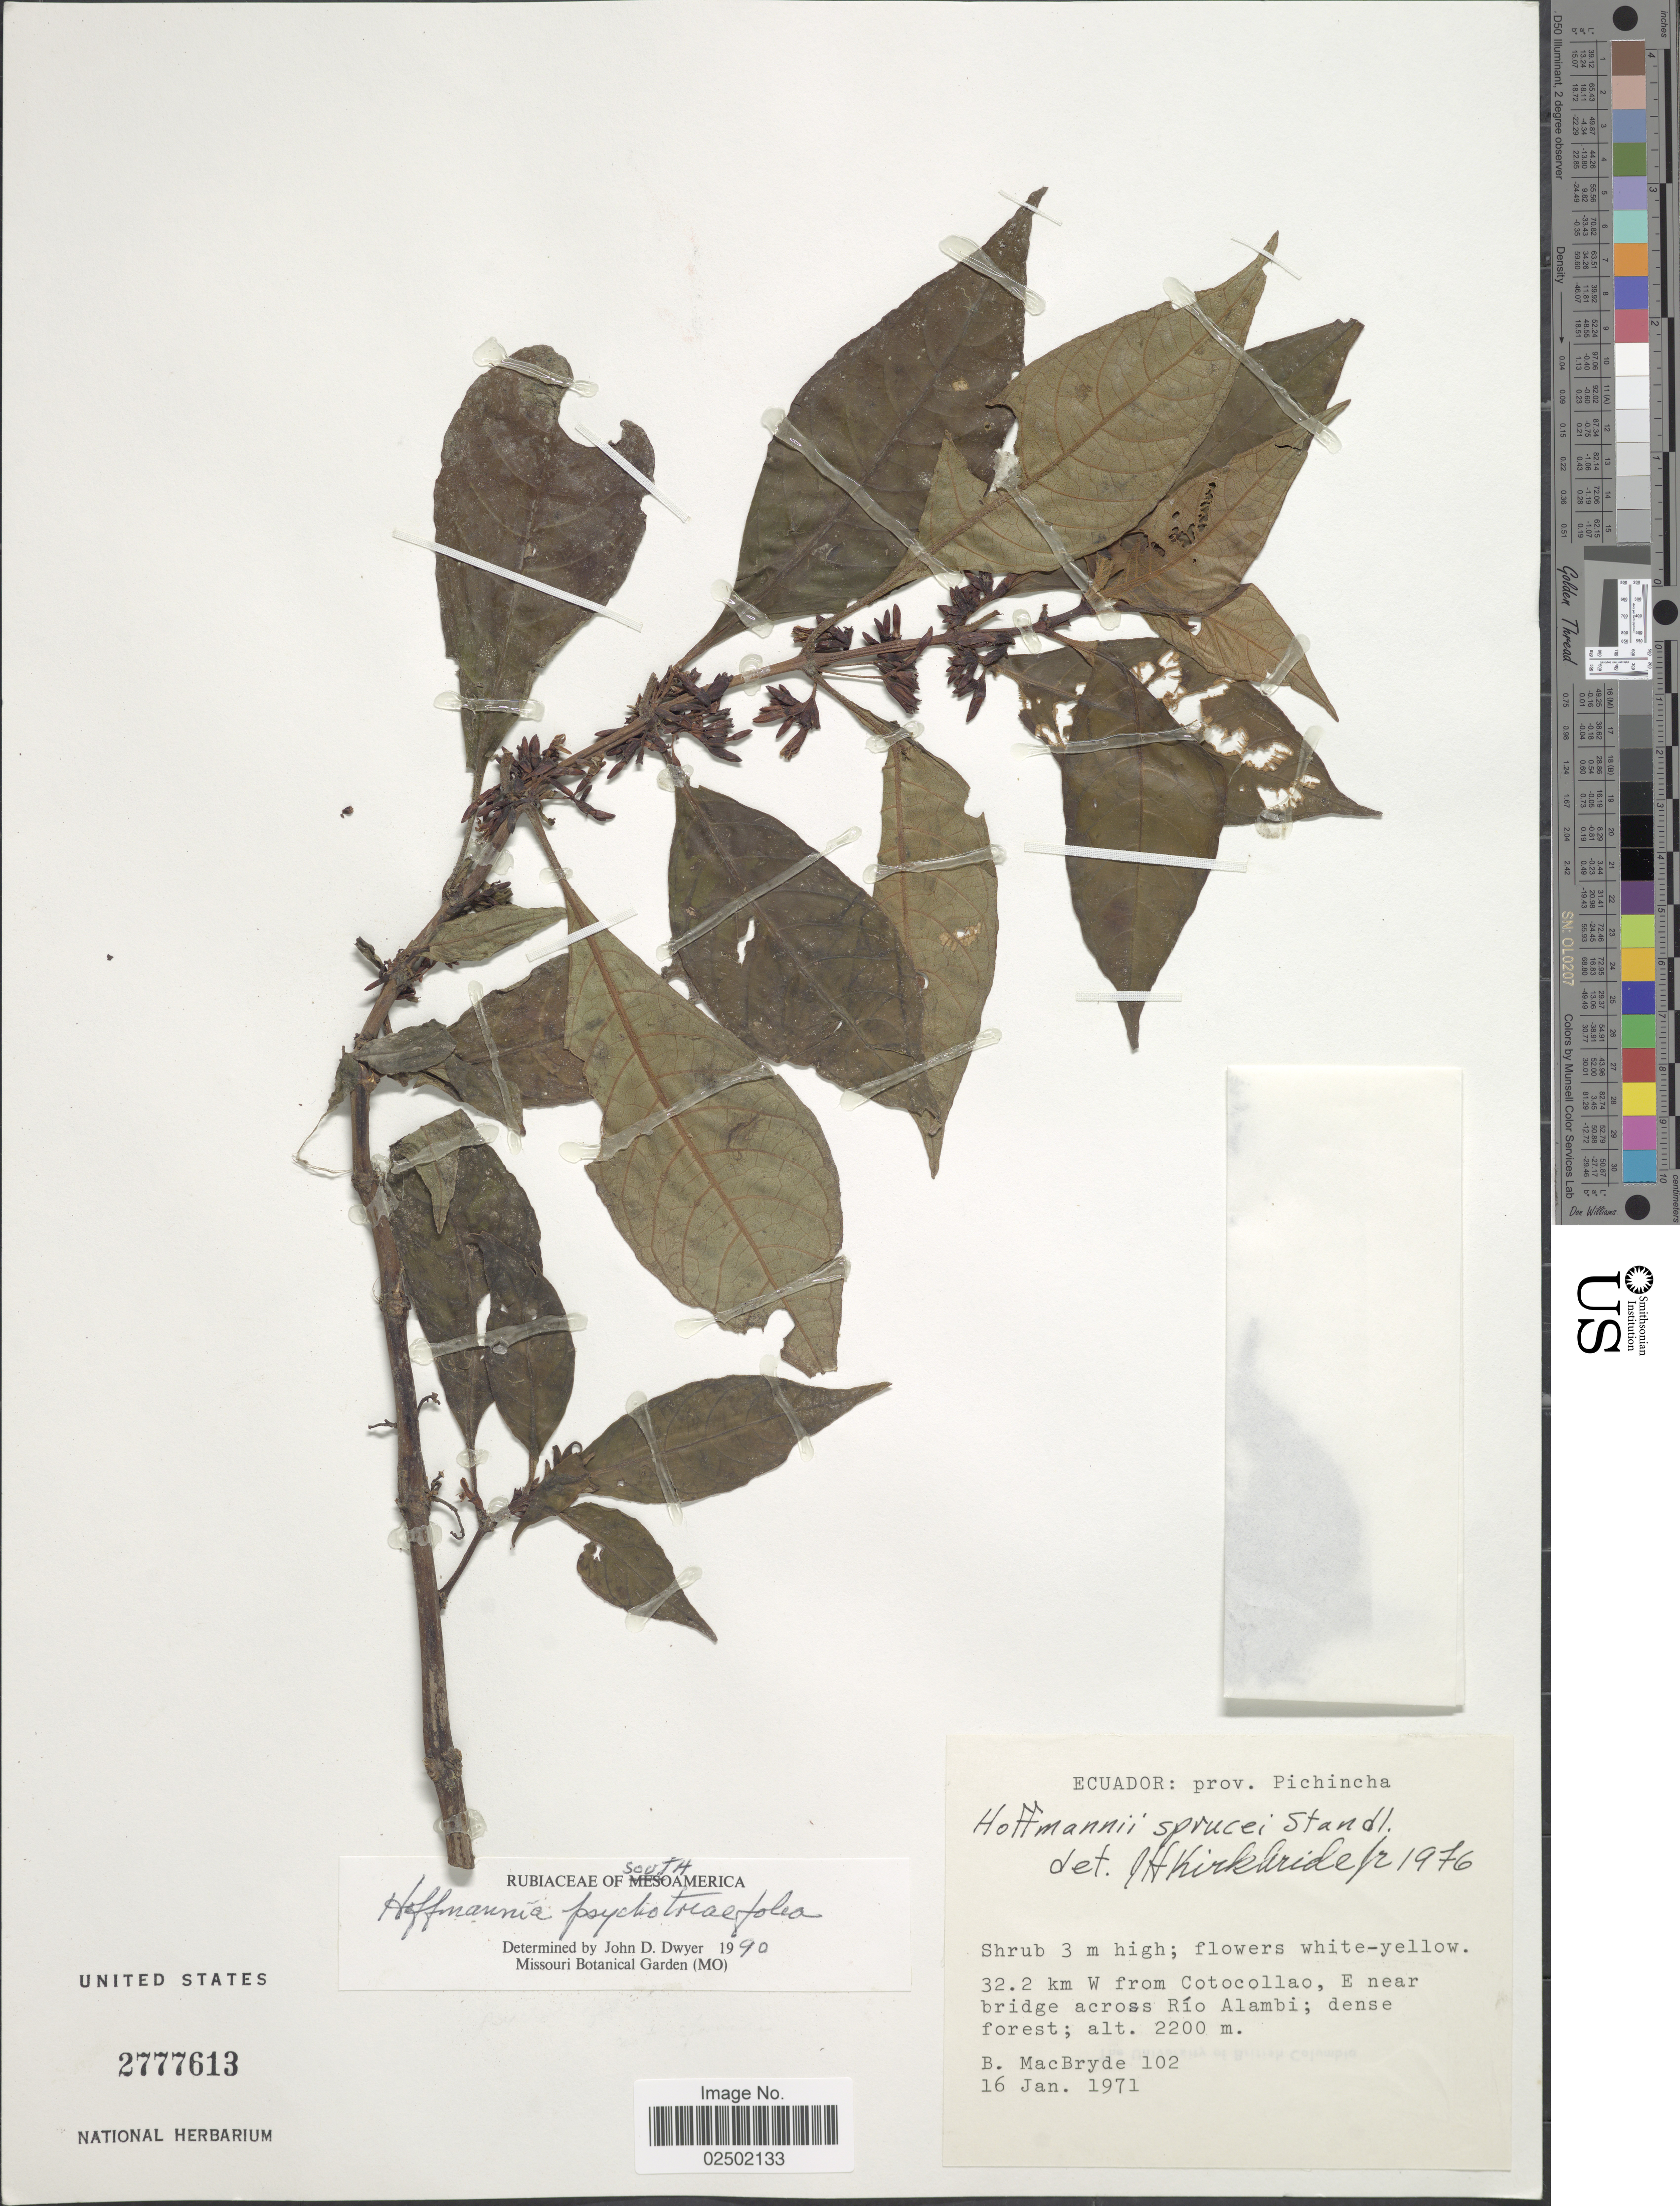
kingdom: Plantae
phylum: Tracheophyta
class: Magnoliopsida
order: Gentianales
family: Rubiaceae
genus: Hoffmannia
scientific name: Hoffmannia psychotriifolia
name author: (Benth.) Griseb.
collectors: B. MacBryde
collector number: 102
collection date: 1971-01-16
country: Ecuador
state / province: Pichincha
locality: Prov. Pichincha. 32.2 km W from Cotocollao, E near bridge across Rio Alambi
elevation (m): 2200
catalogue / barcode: US 2777613